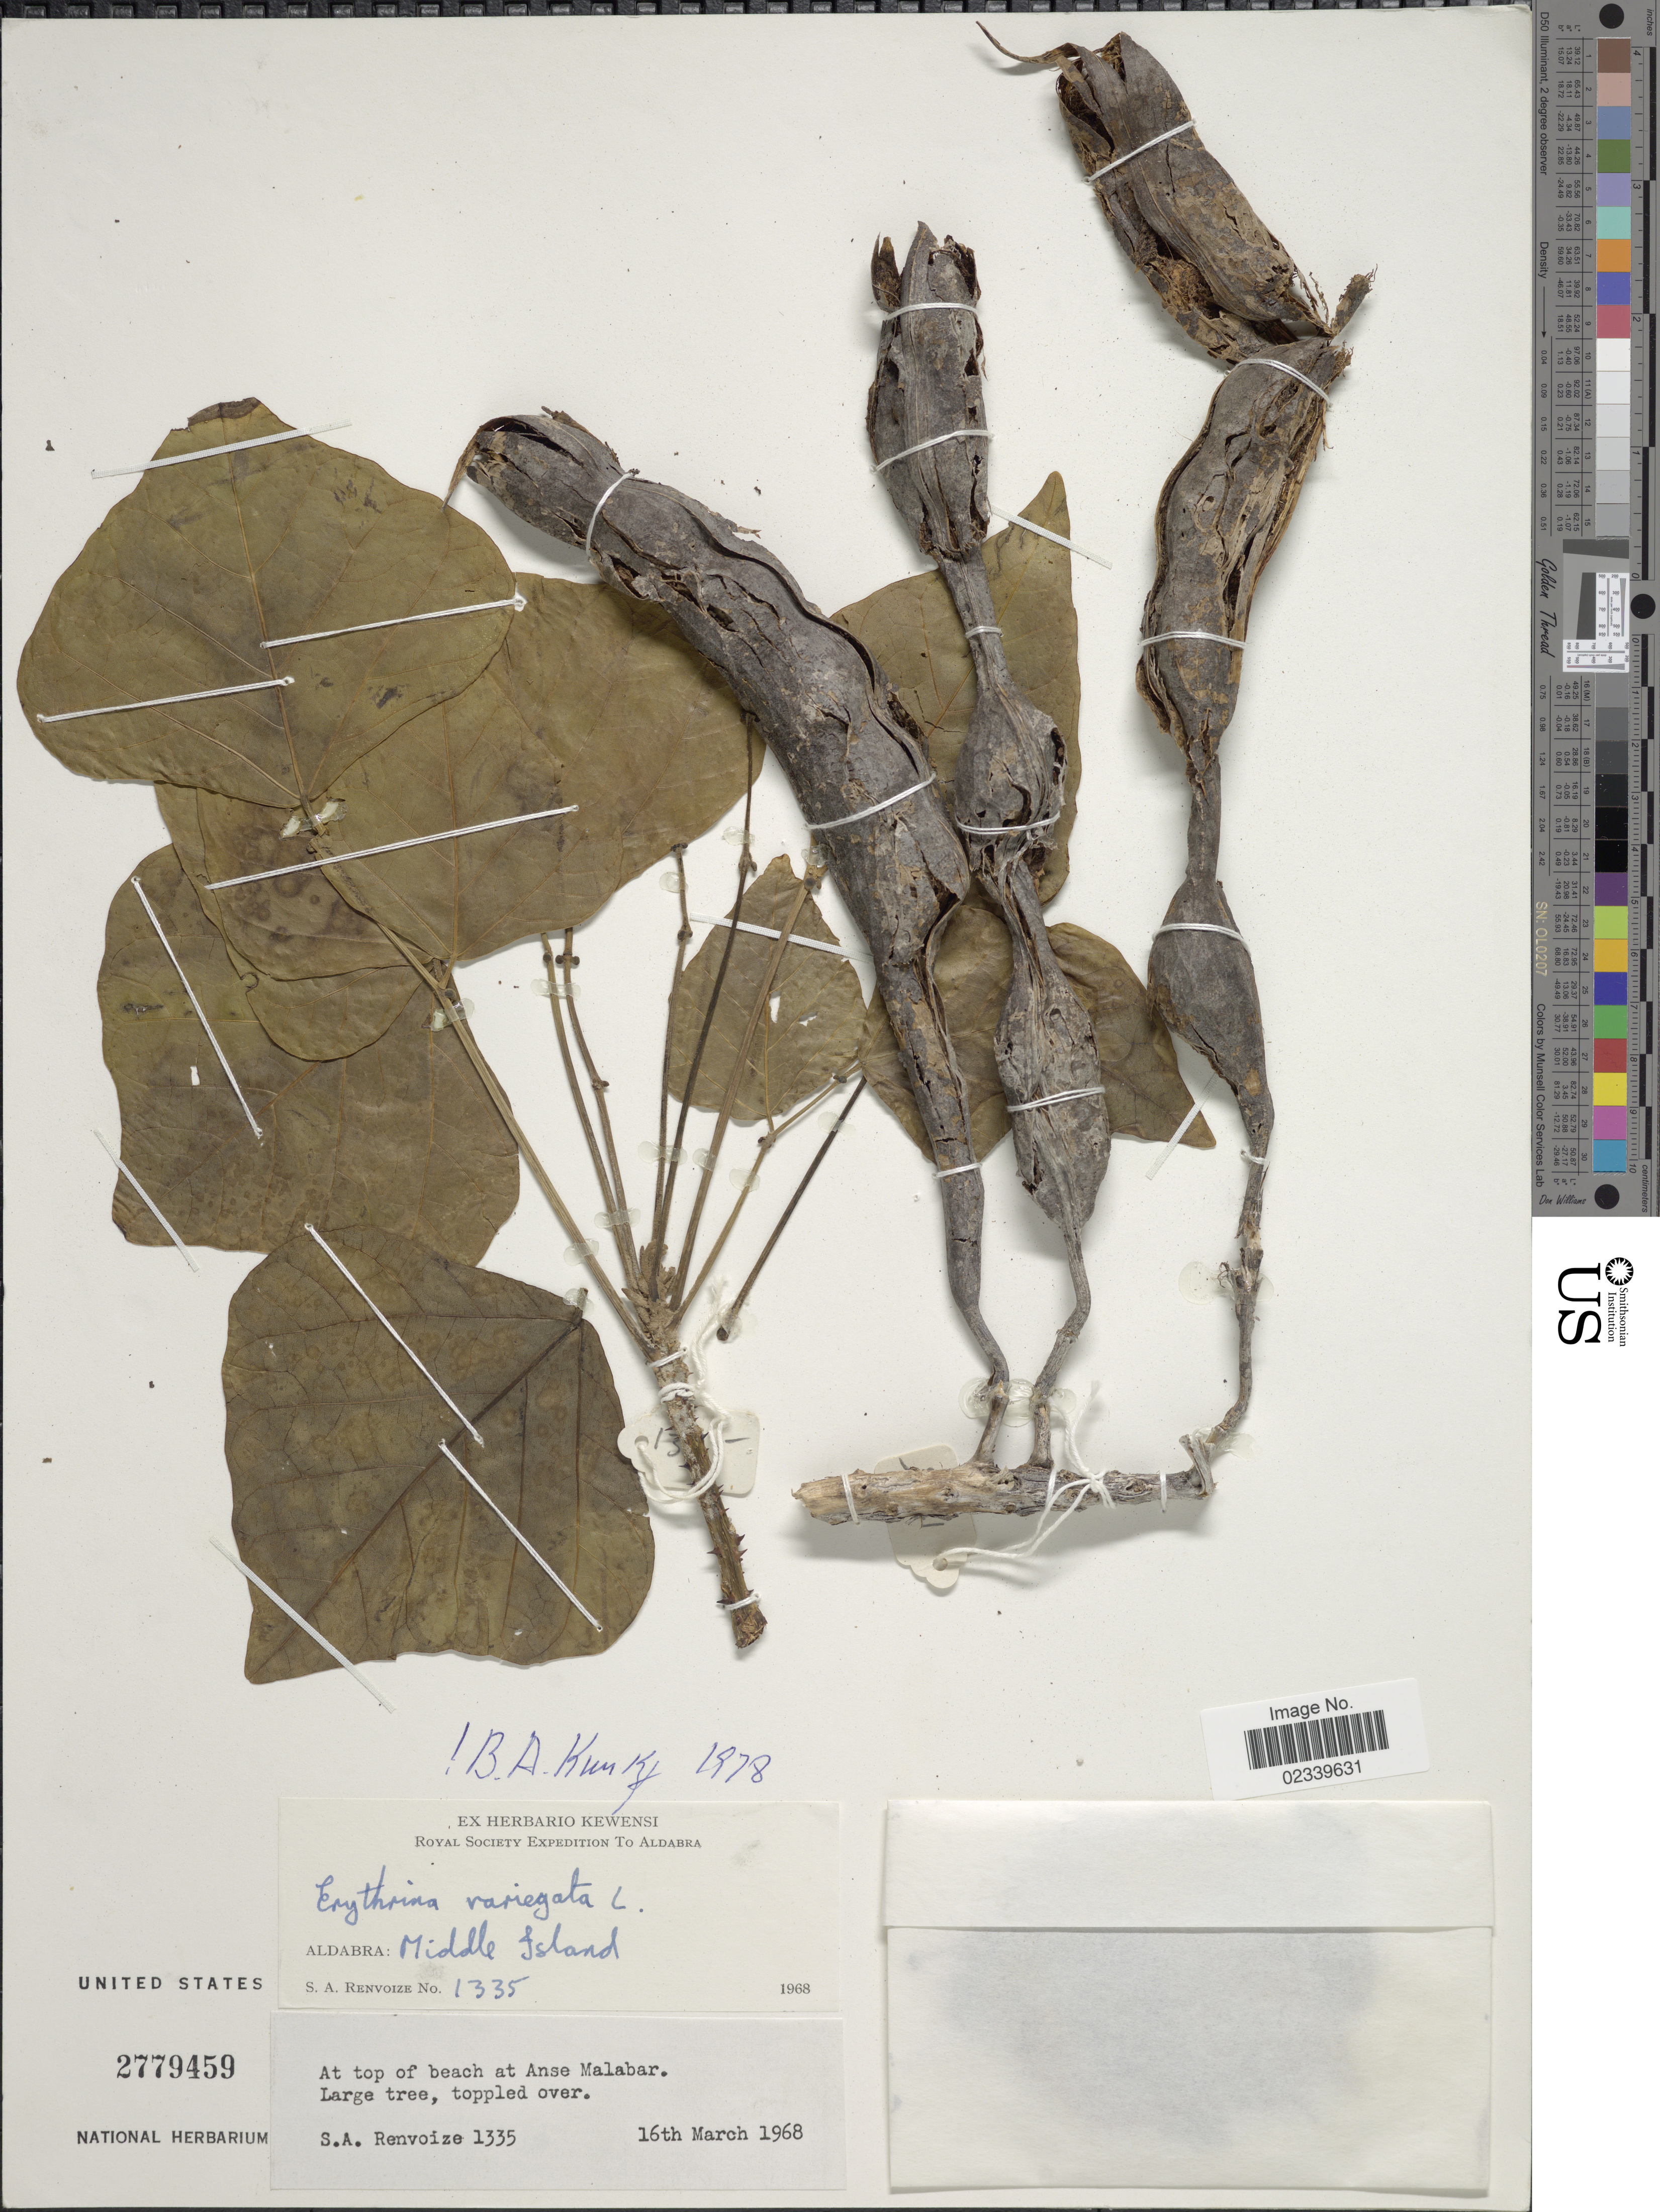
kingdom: Plantae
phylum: Tracheophyta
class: Magnoliopsida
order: Fabales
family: Fabaceae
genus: Erythrina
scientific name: Erythrina variegata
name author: L.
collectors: S. A. Renvoize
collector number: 1335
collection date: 1968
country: Seychelles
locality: Aldabra: Middle Island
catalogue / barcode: US 2779459